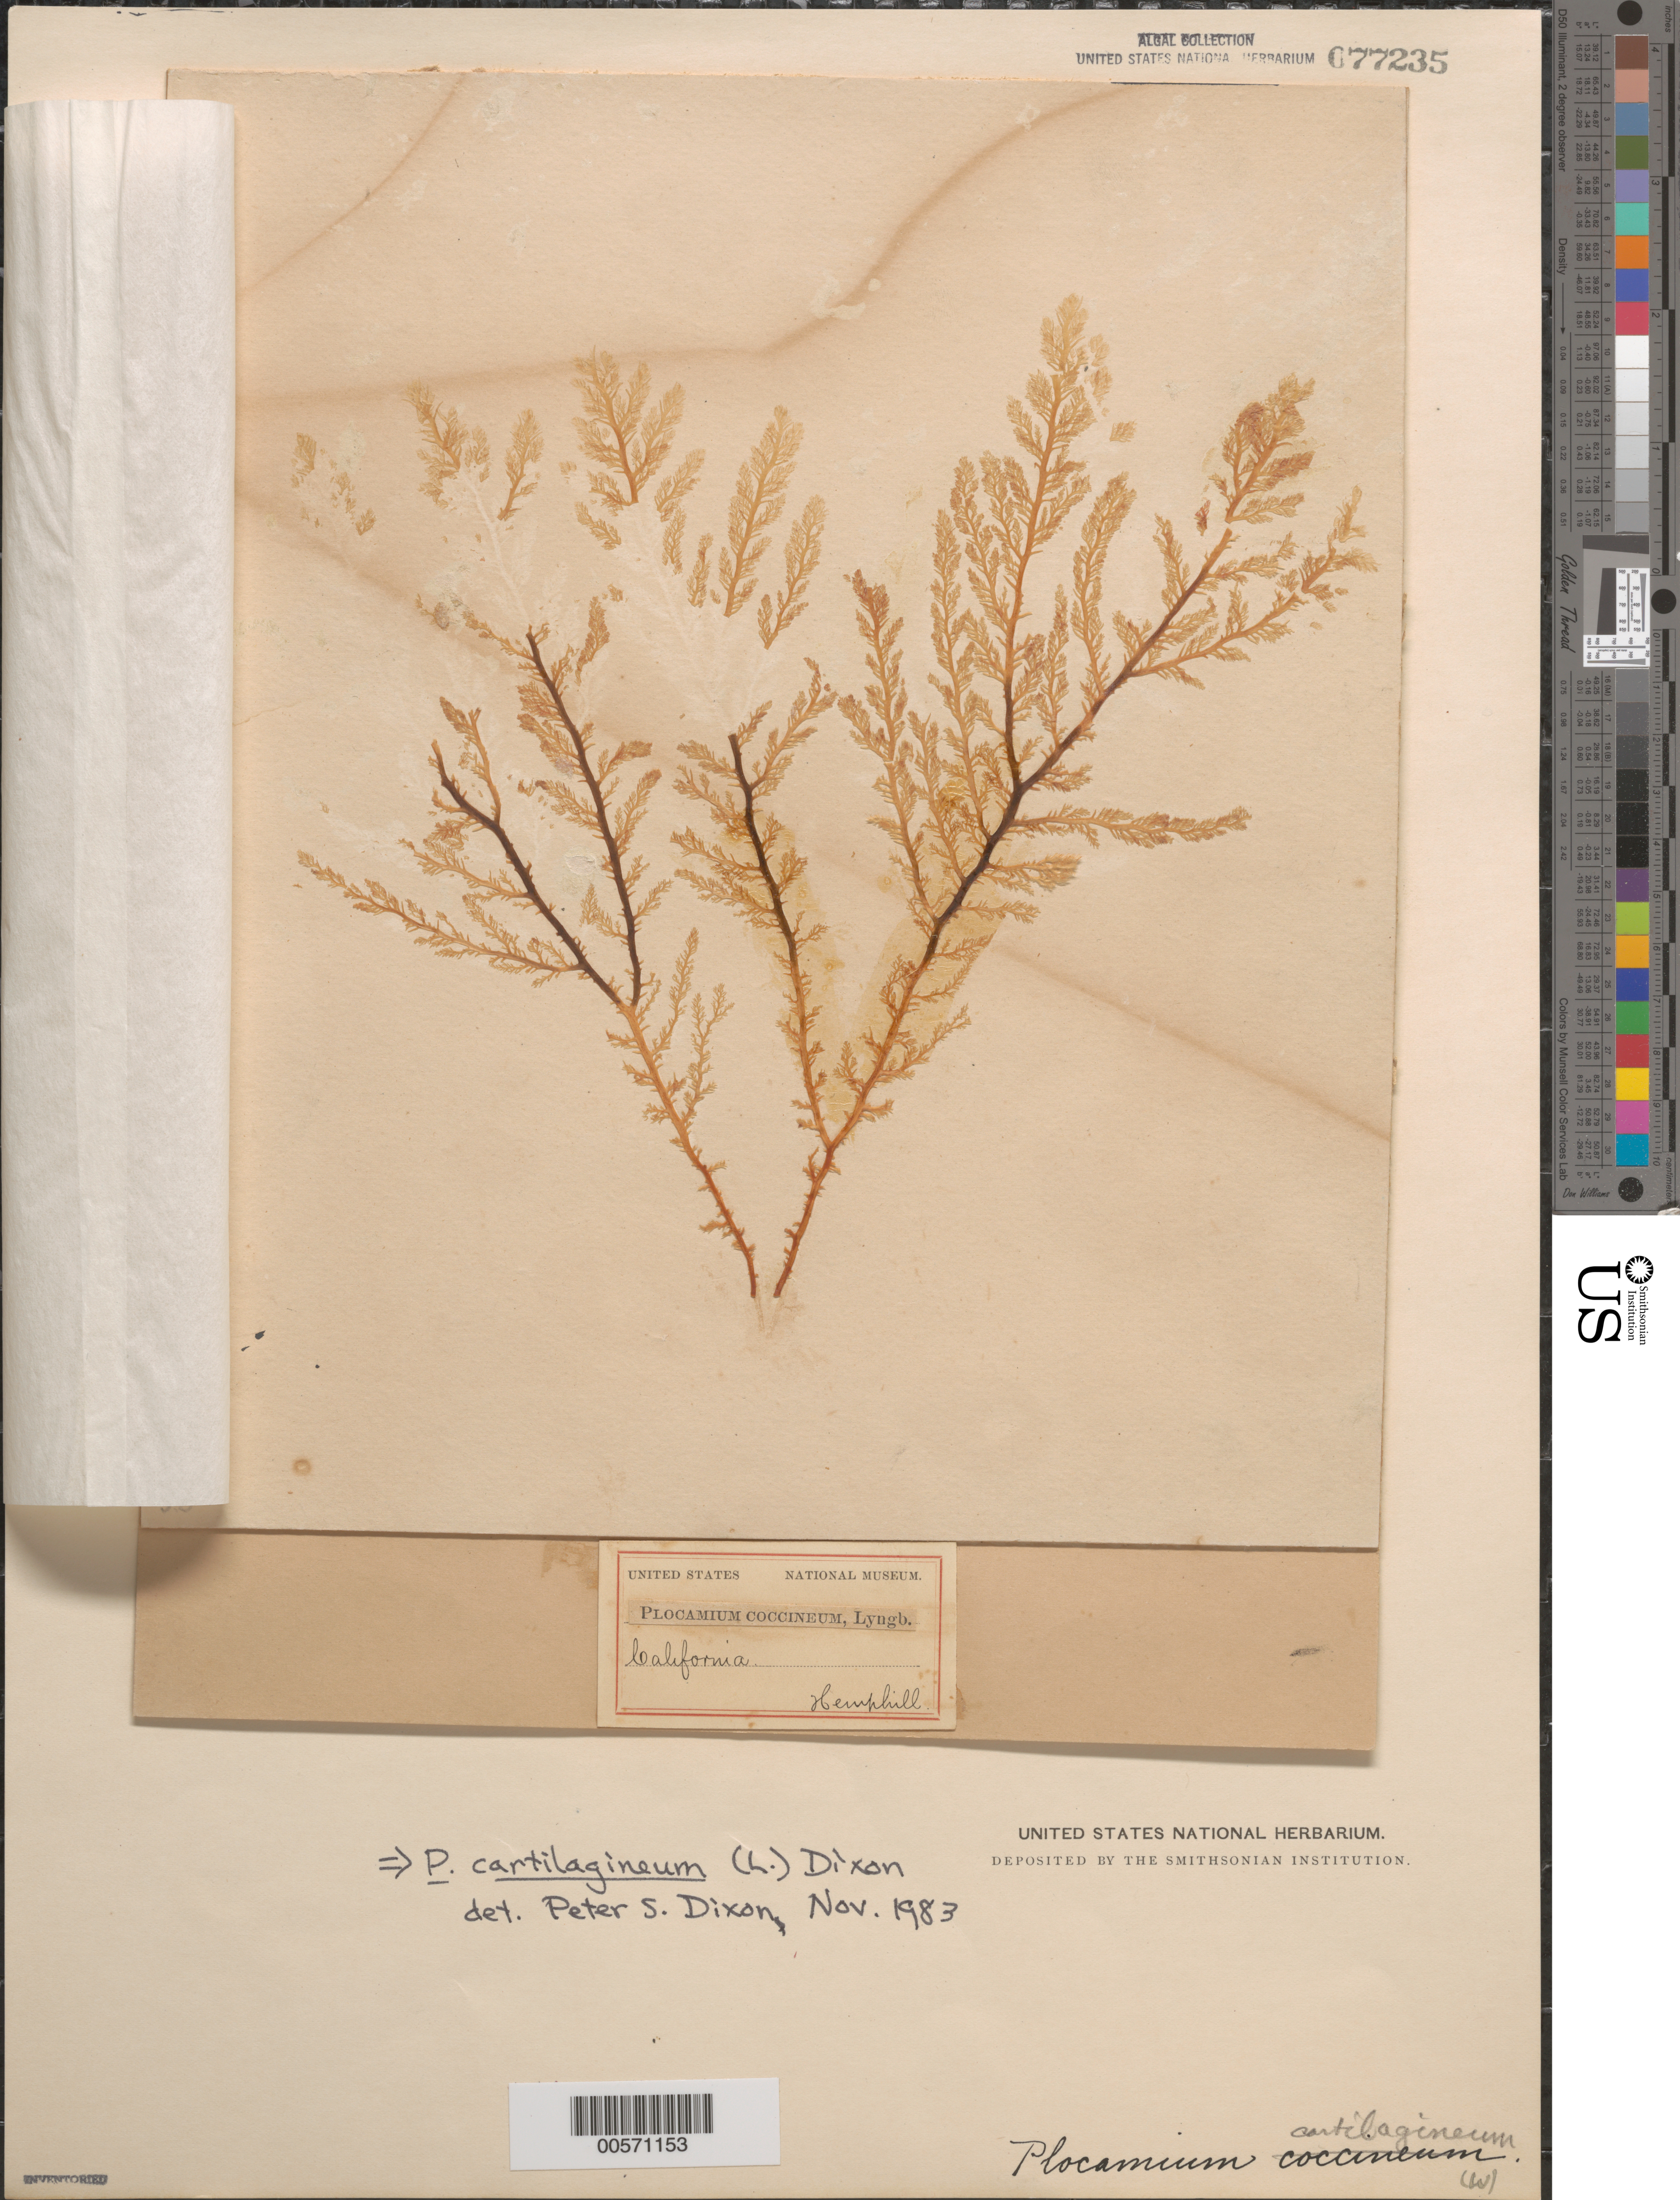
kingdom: Plantae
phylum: Rhodophyta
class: Florideophyceae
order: Plocamiales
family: Plocamiaceae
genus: Plocamium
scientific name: Plocamium cartilagineum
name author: (L.) P.S. Dixon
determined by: Dixon, P. S.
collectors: A. H. Hemphill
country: United States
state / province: California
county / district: San Diego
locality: False Bay, San Diego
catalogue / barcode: US 77235